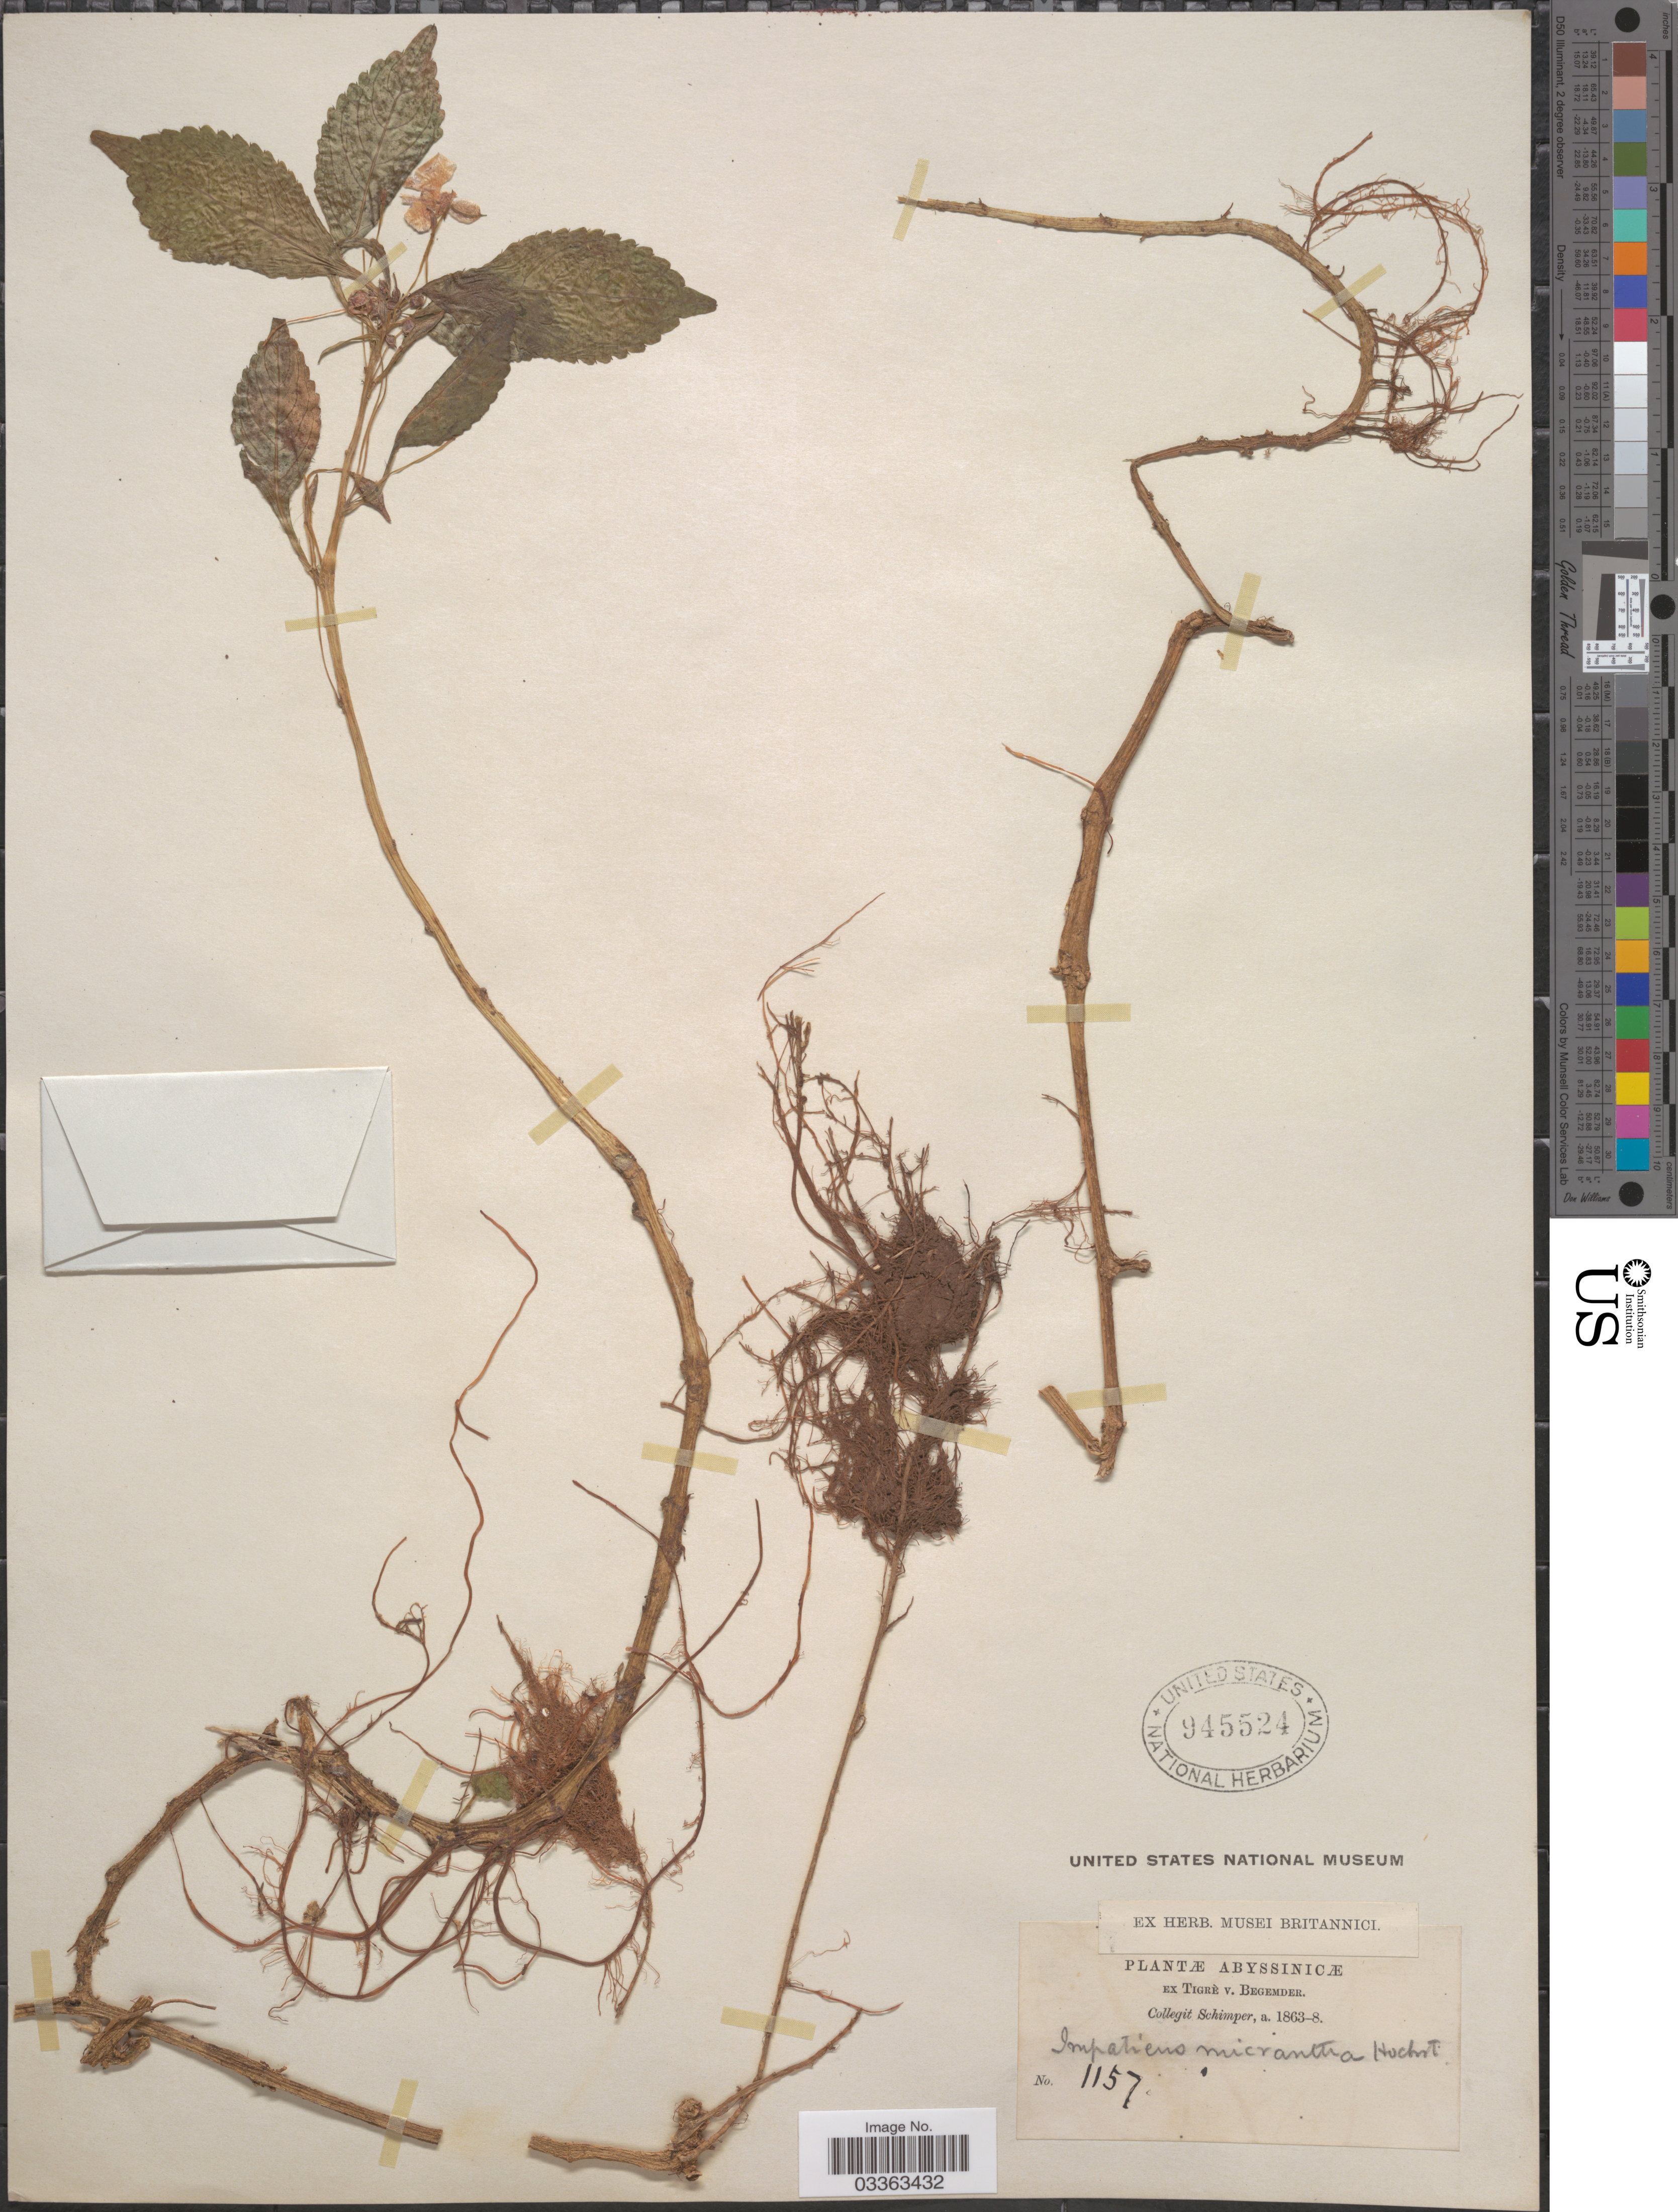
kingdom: Plantae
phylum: Tracheophyta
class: Magnoliopsida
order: Ericales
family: Balsaminaceae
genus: Impatiens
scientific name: Impatiens microstachys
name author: Hook. f.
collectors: -. Schimper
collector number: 1157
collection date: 1863/1868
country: Ethiopia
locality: Abyssinicæ, ex Tigrè v. Begemder.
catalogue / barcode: US 945524